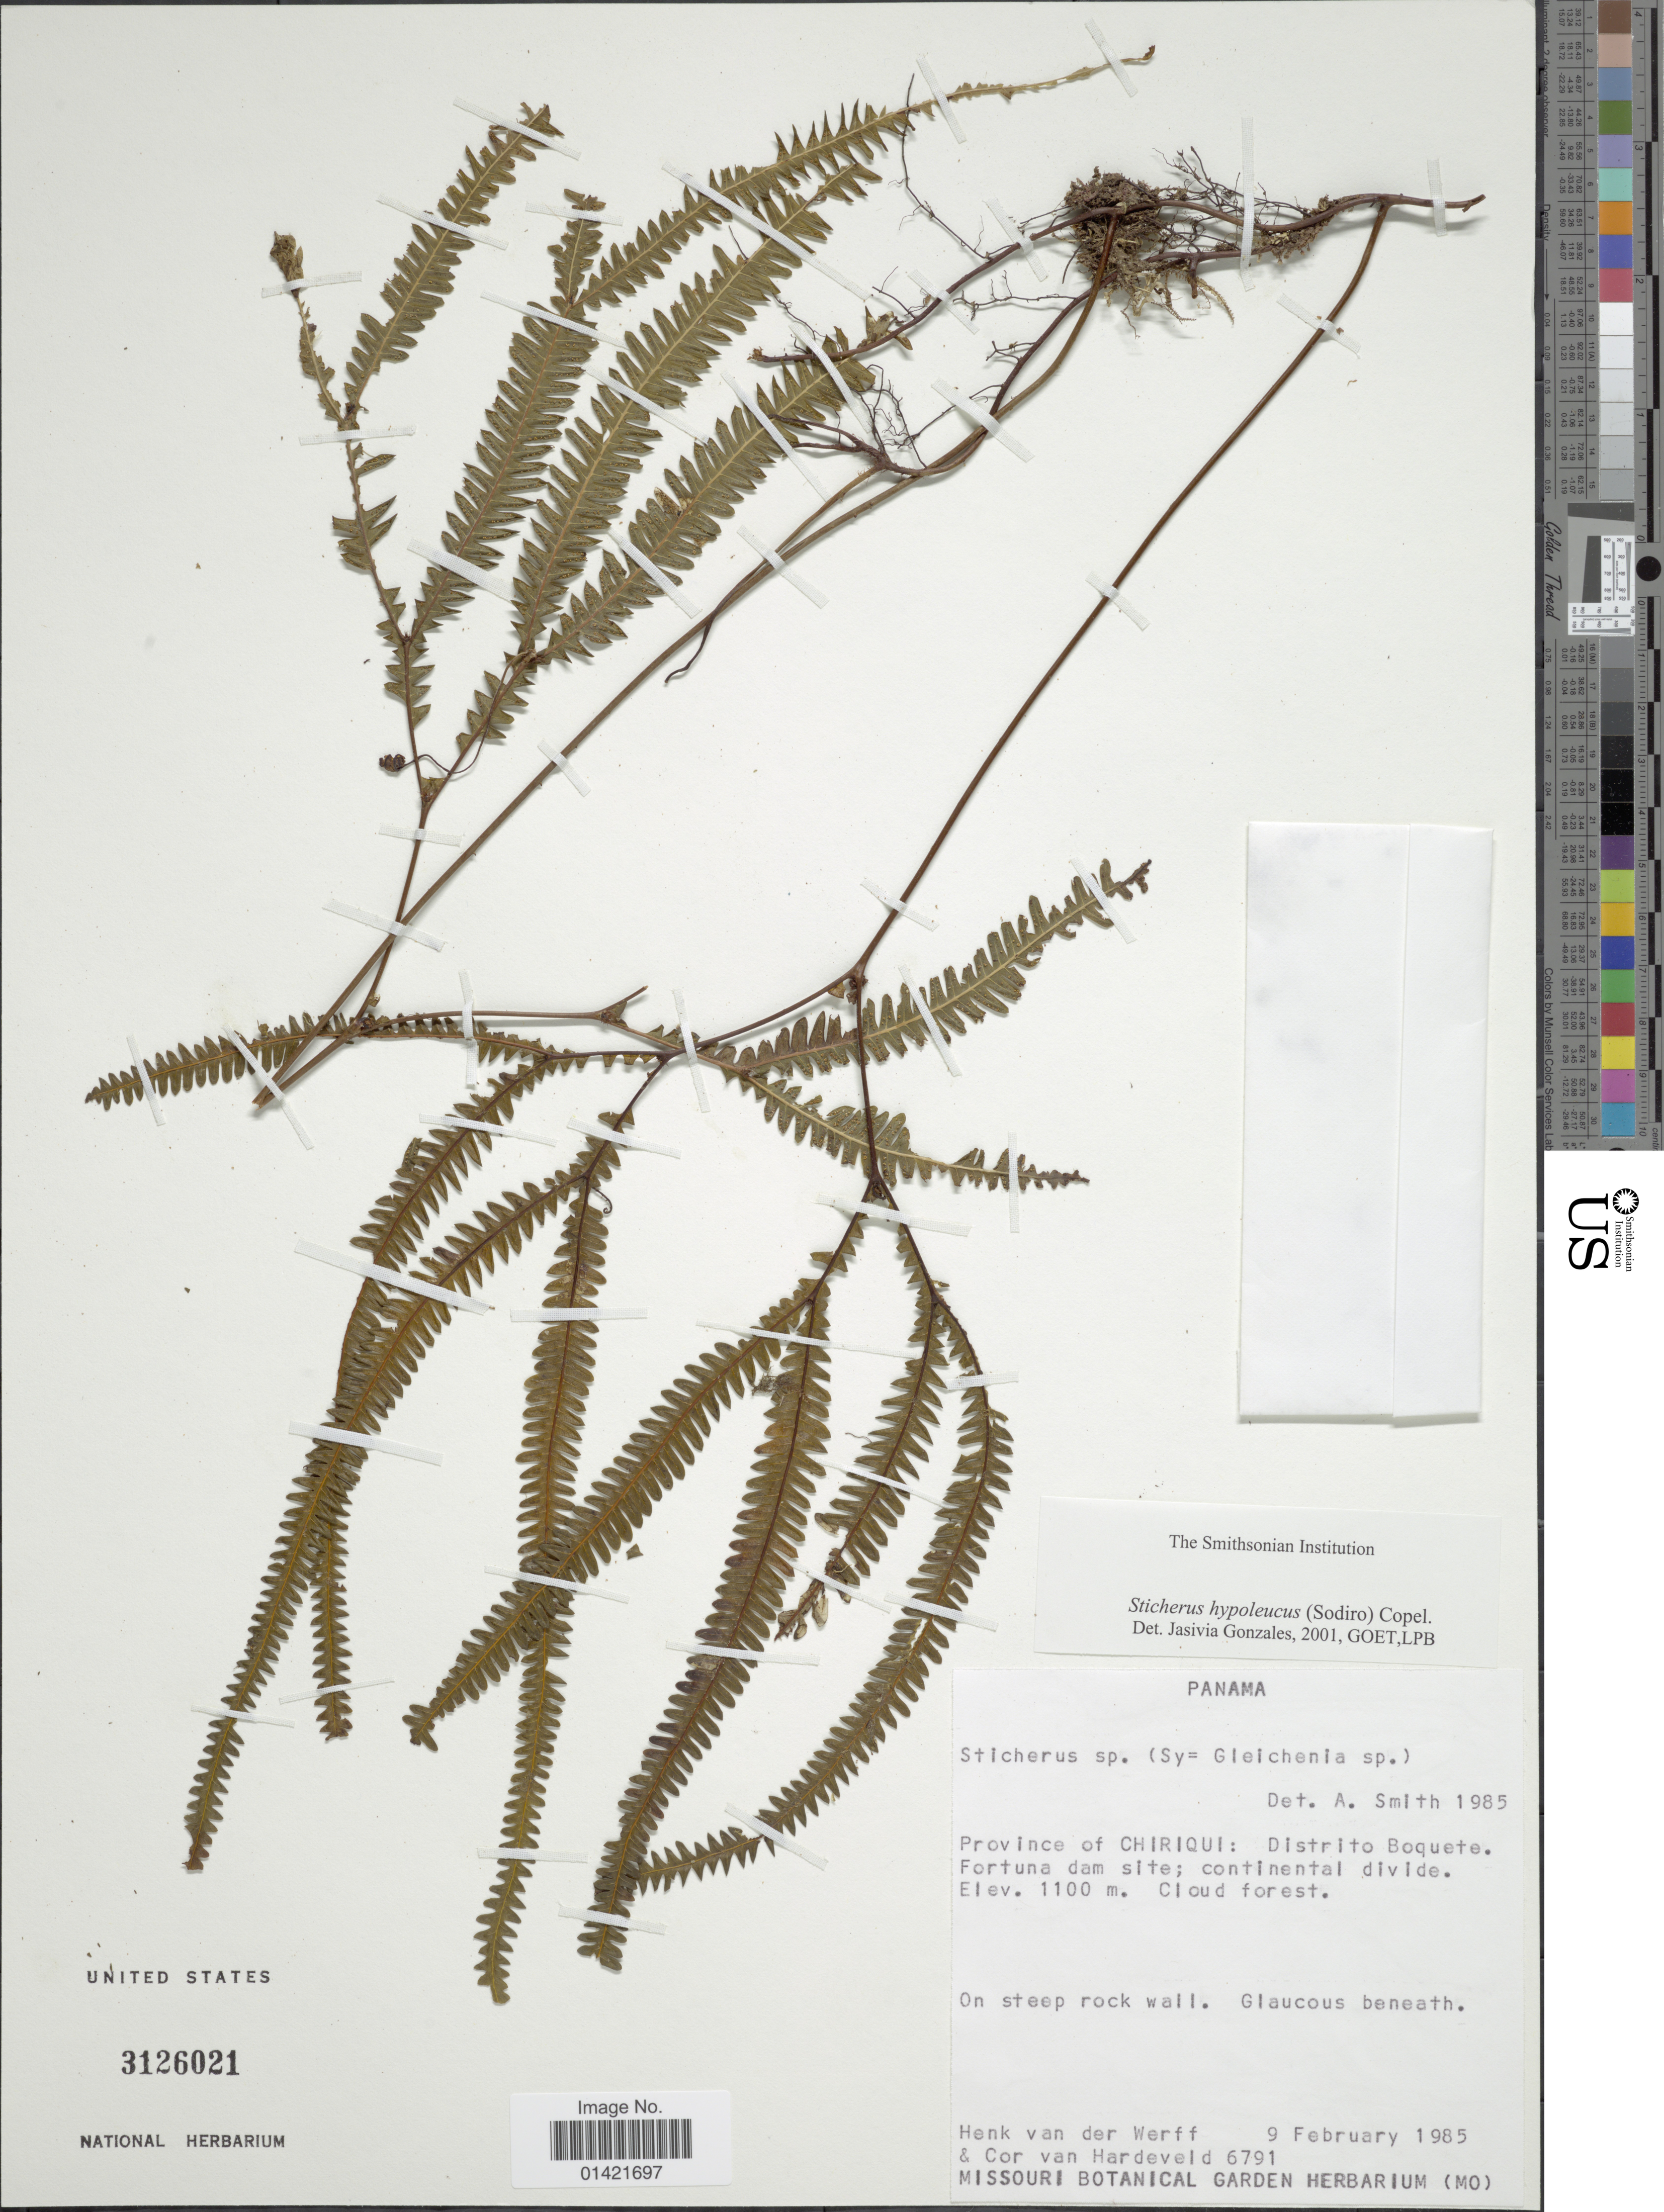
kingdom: Plantae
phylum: Tracheophyta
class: Polypodiopsida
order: Gleicheniales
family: Gleicheniaceae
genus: Sticherus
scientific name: Sticherus hypoleucus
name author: (Sodiro) Copel.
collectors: H. van der Werff & C. Van Hardeveld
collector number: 6791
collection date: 1985-02-09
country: Panama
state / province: Chiriqui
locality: Distrito Boquete. Fortuna dam site; continental divide.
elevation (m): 1100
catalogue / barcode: US 3126021